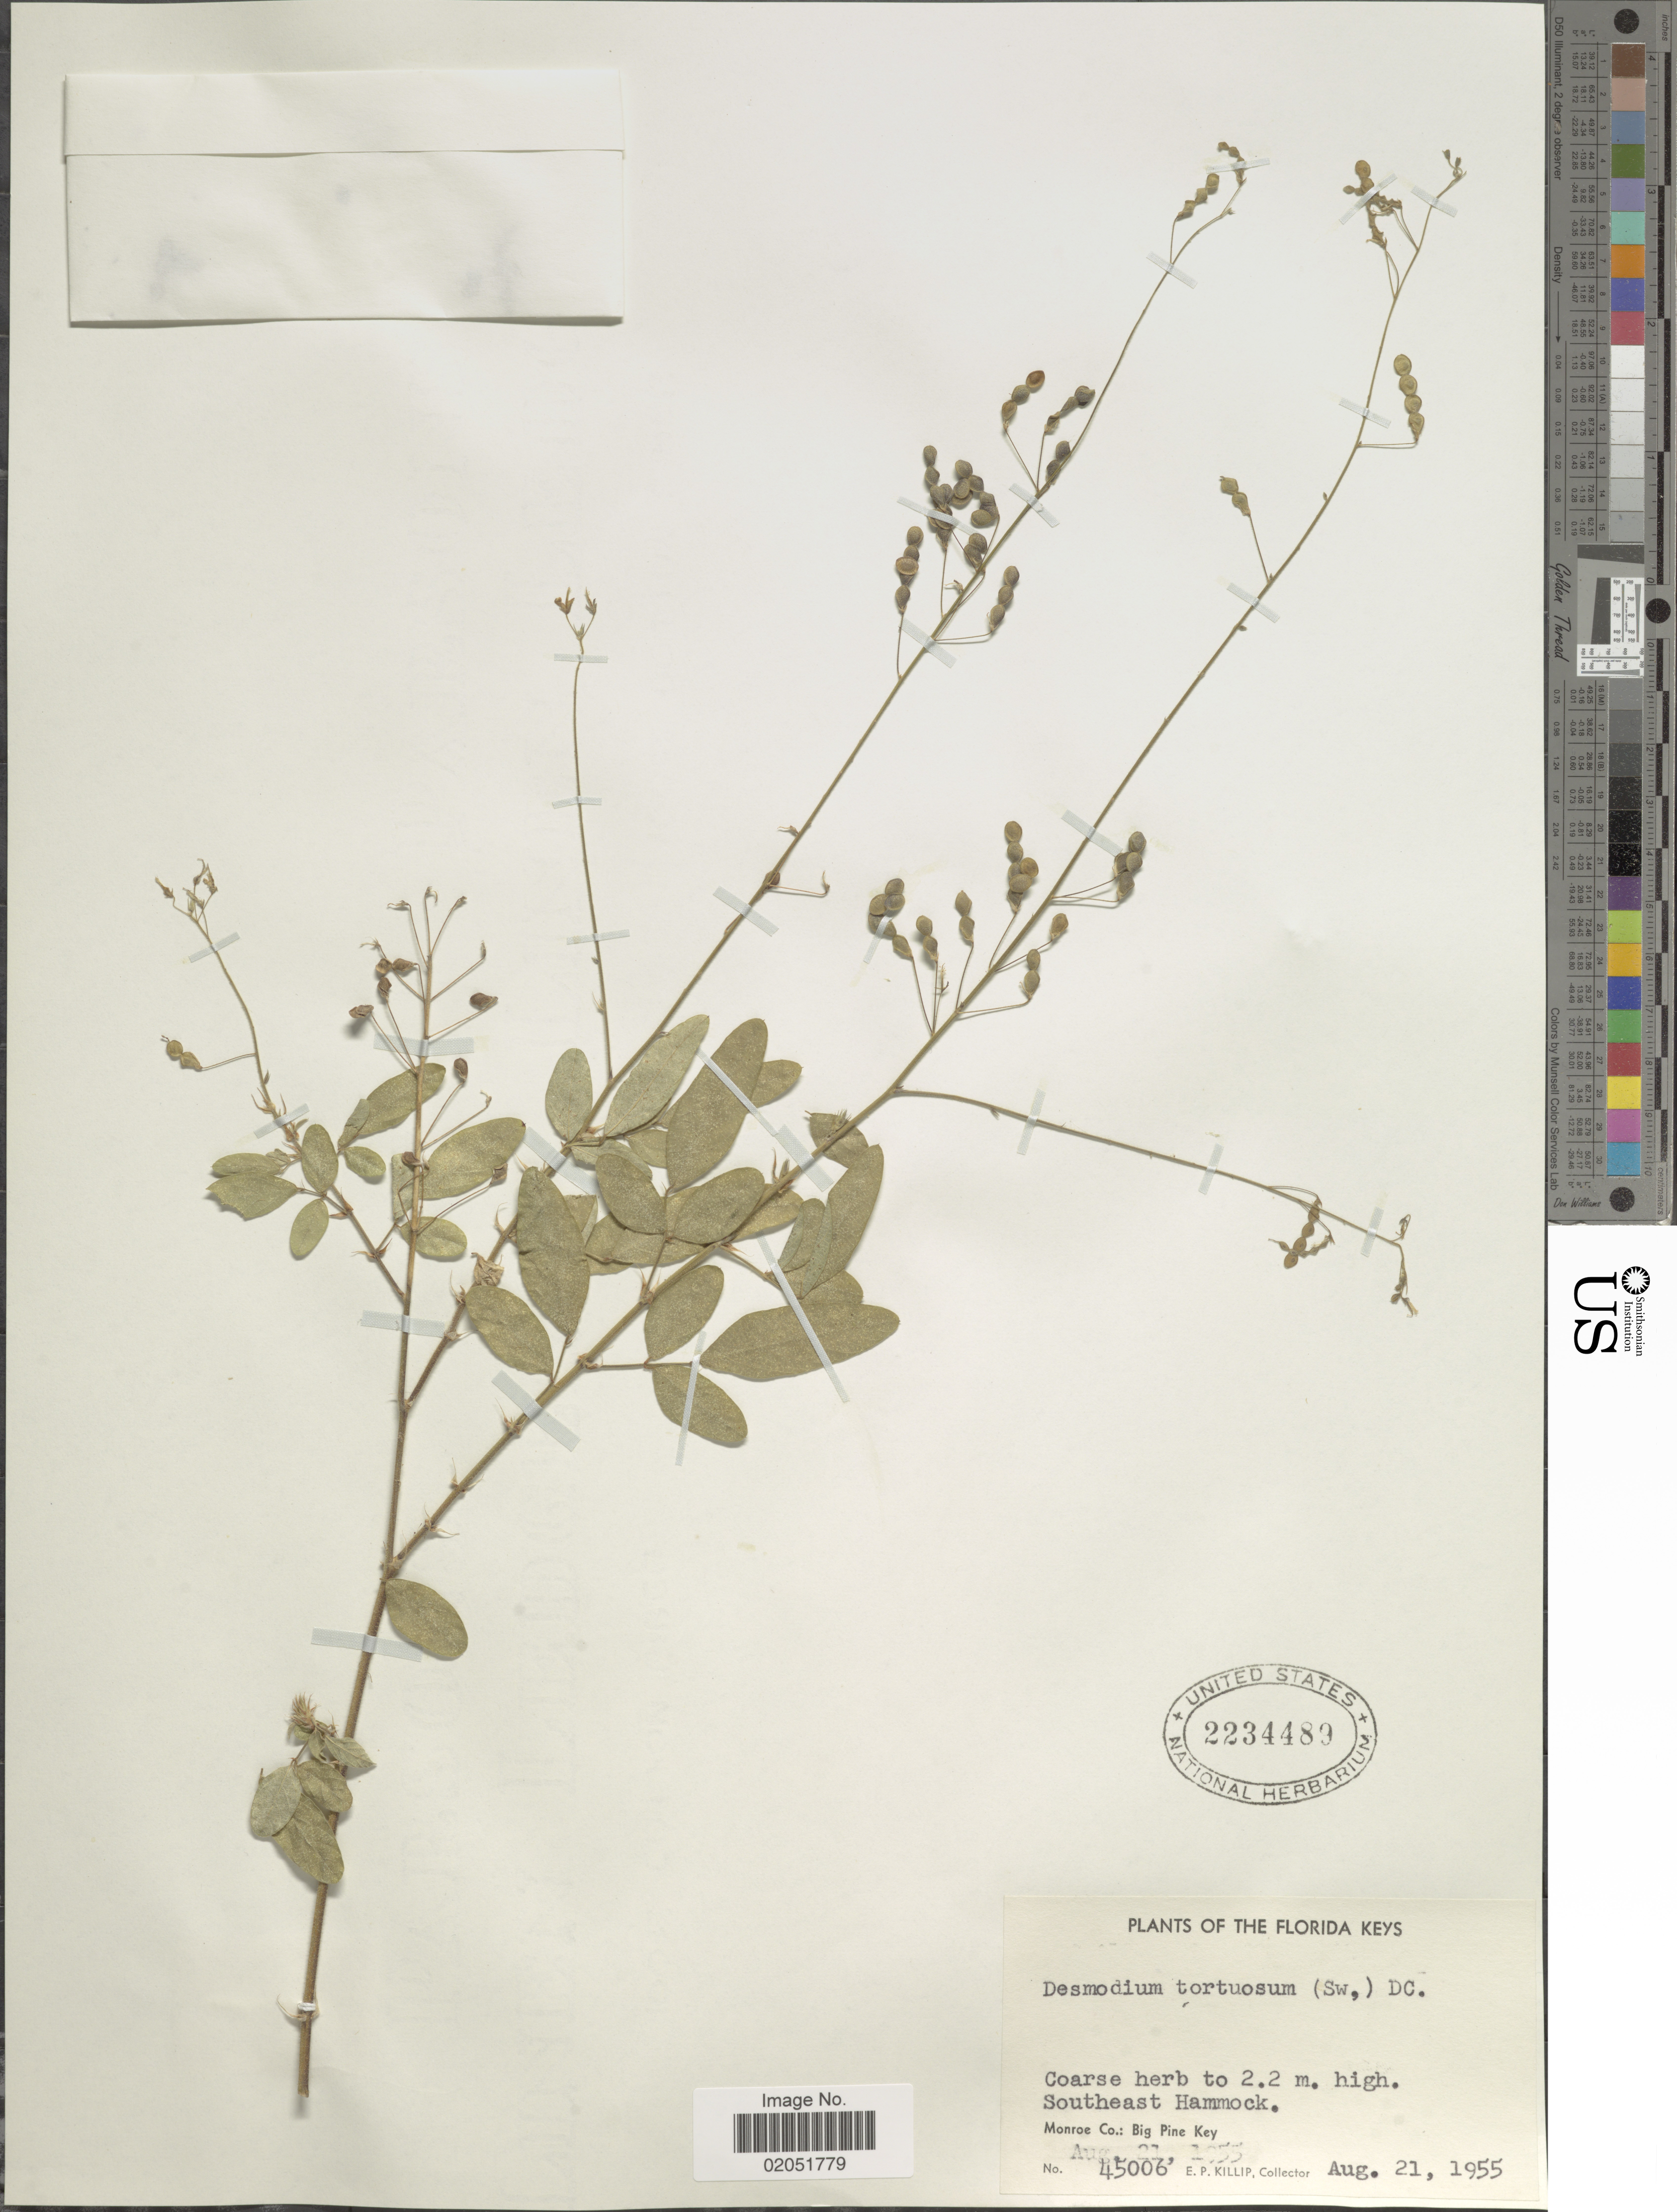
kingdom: Plantae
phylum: Tracheophyta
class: Magnoliopsida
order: Fabales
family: Fabaceae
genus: Desmodium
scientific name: Desmodium tortuosum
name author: (Sw.) DC.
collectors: E. P. Killip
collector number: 45006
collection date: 1955-08-21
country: United States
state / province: Florida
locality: Florida Keys, Coarse, Southeast hammock, Monroe Co.: Big Key.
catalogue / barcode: US 2234489